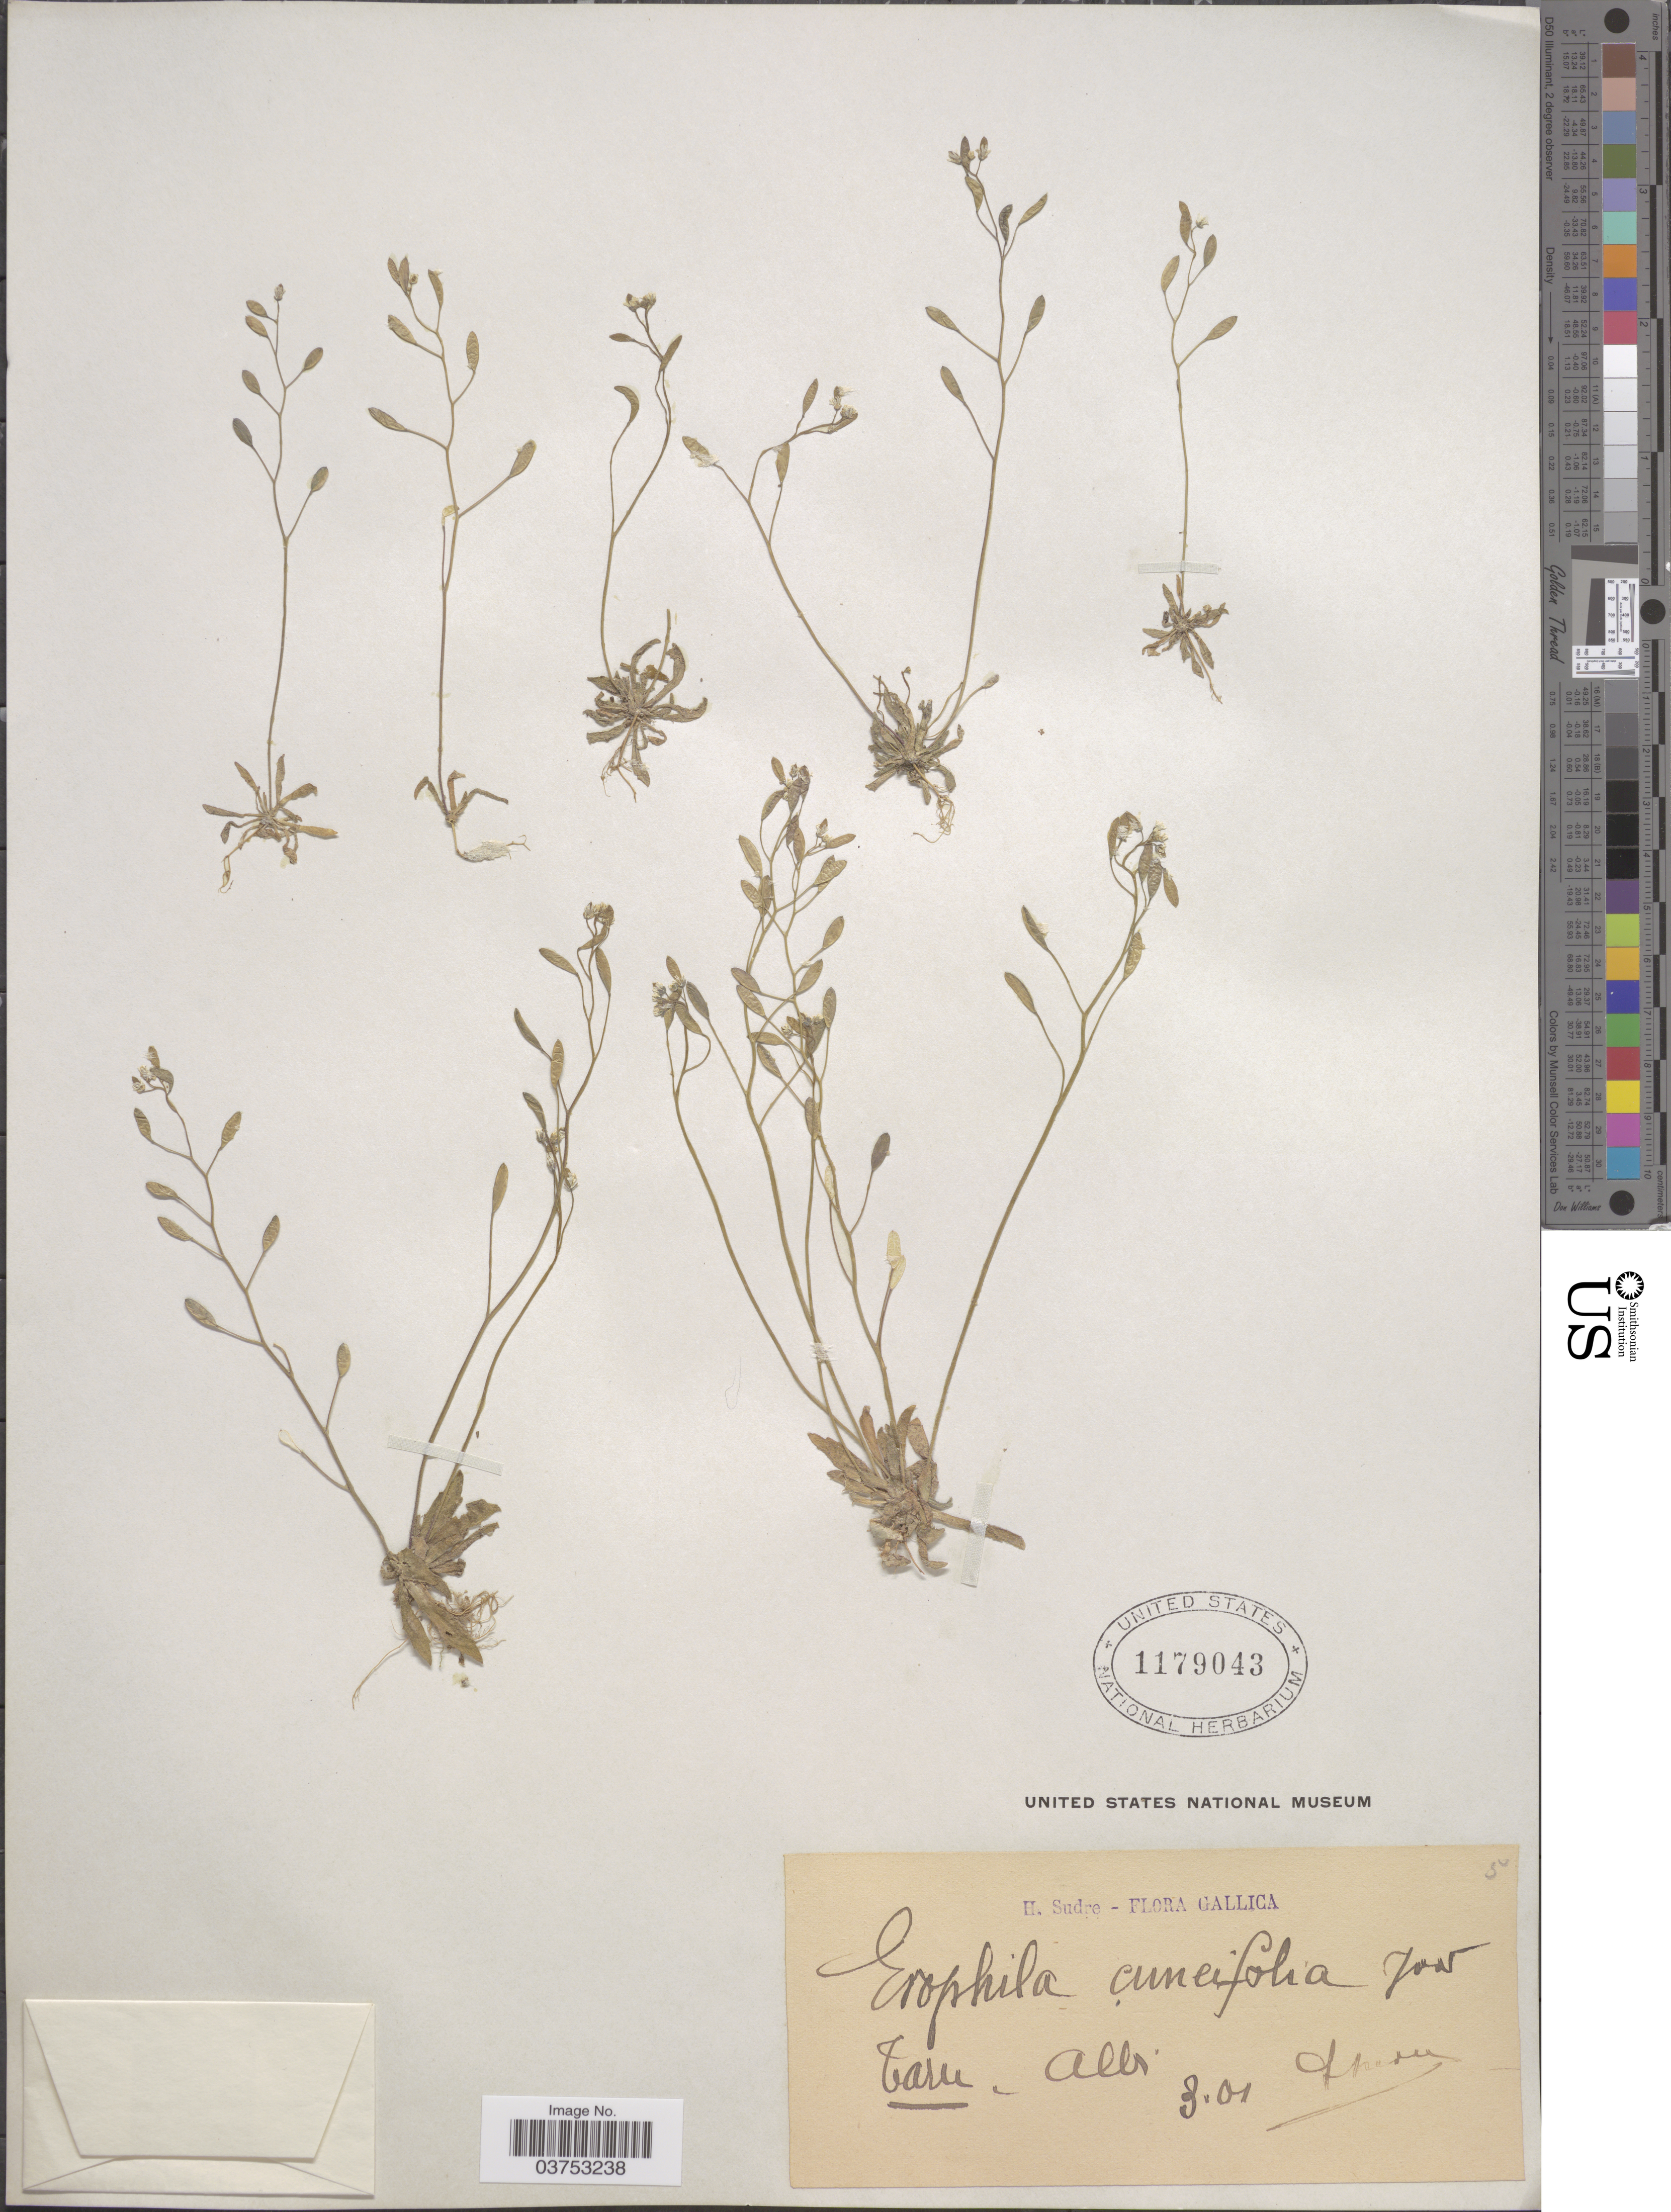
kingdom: Plantae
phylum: Tracheophyta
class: Magnoliopsida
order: Brassicales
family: Brassicaceae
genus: Draba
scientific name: Draba cuneifolia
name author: Nutt.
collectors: H. Sudre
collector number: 5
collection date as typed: Transcribed d/m/y: /3/1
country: France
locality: Gallica. Taru, Alls. [interpreted]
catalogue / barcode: US 1179043